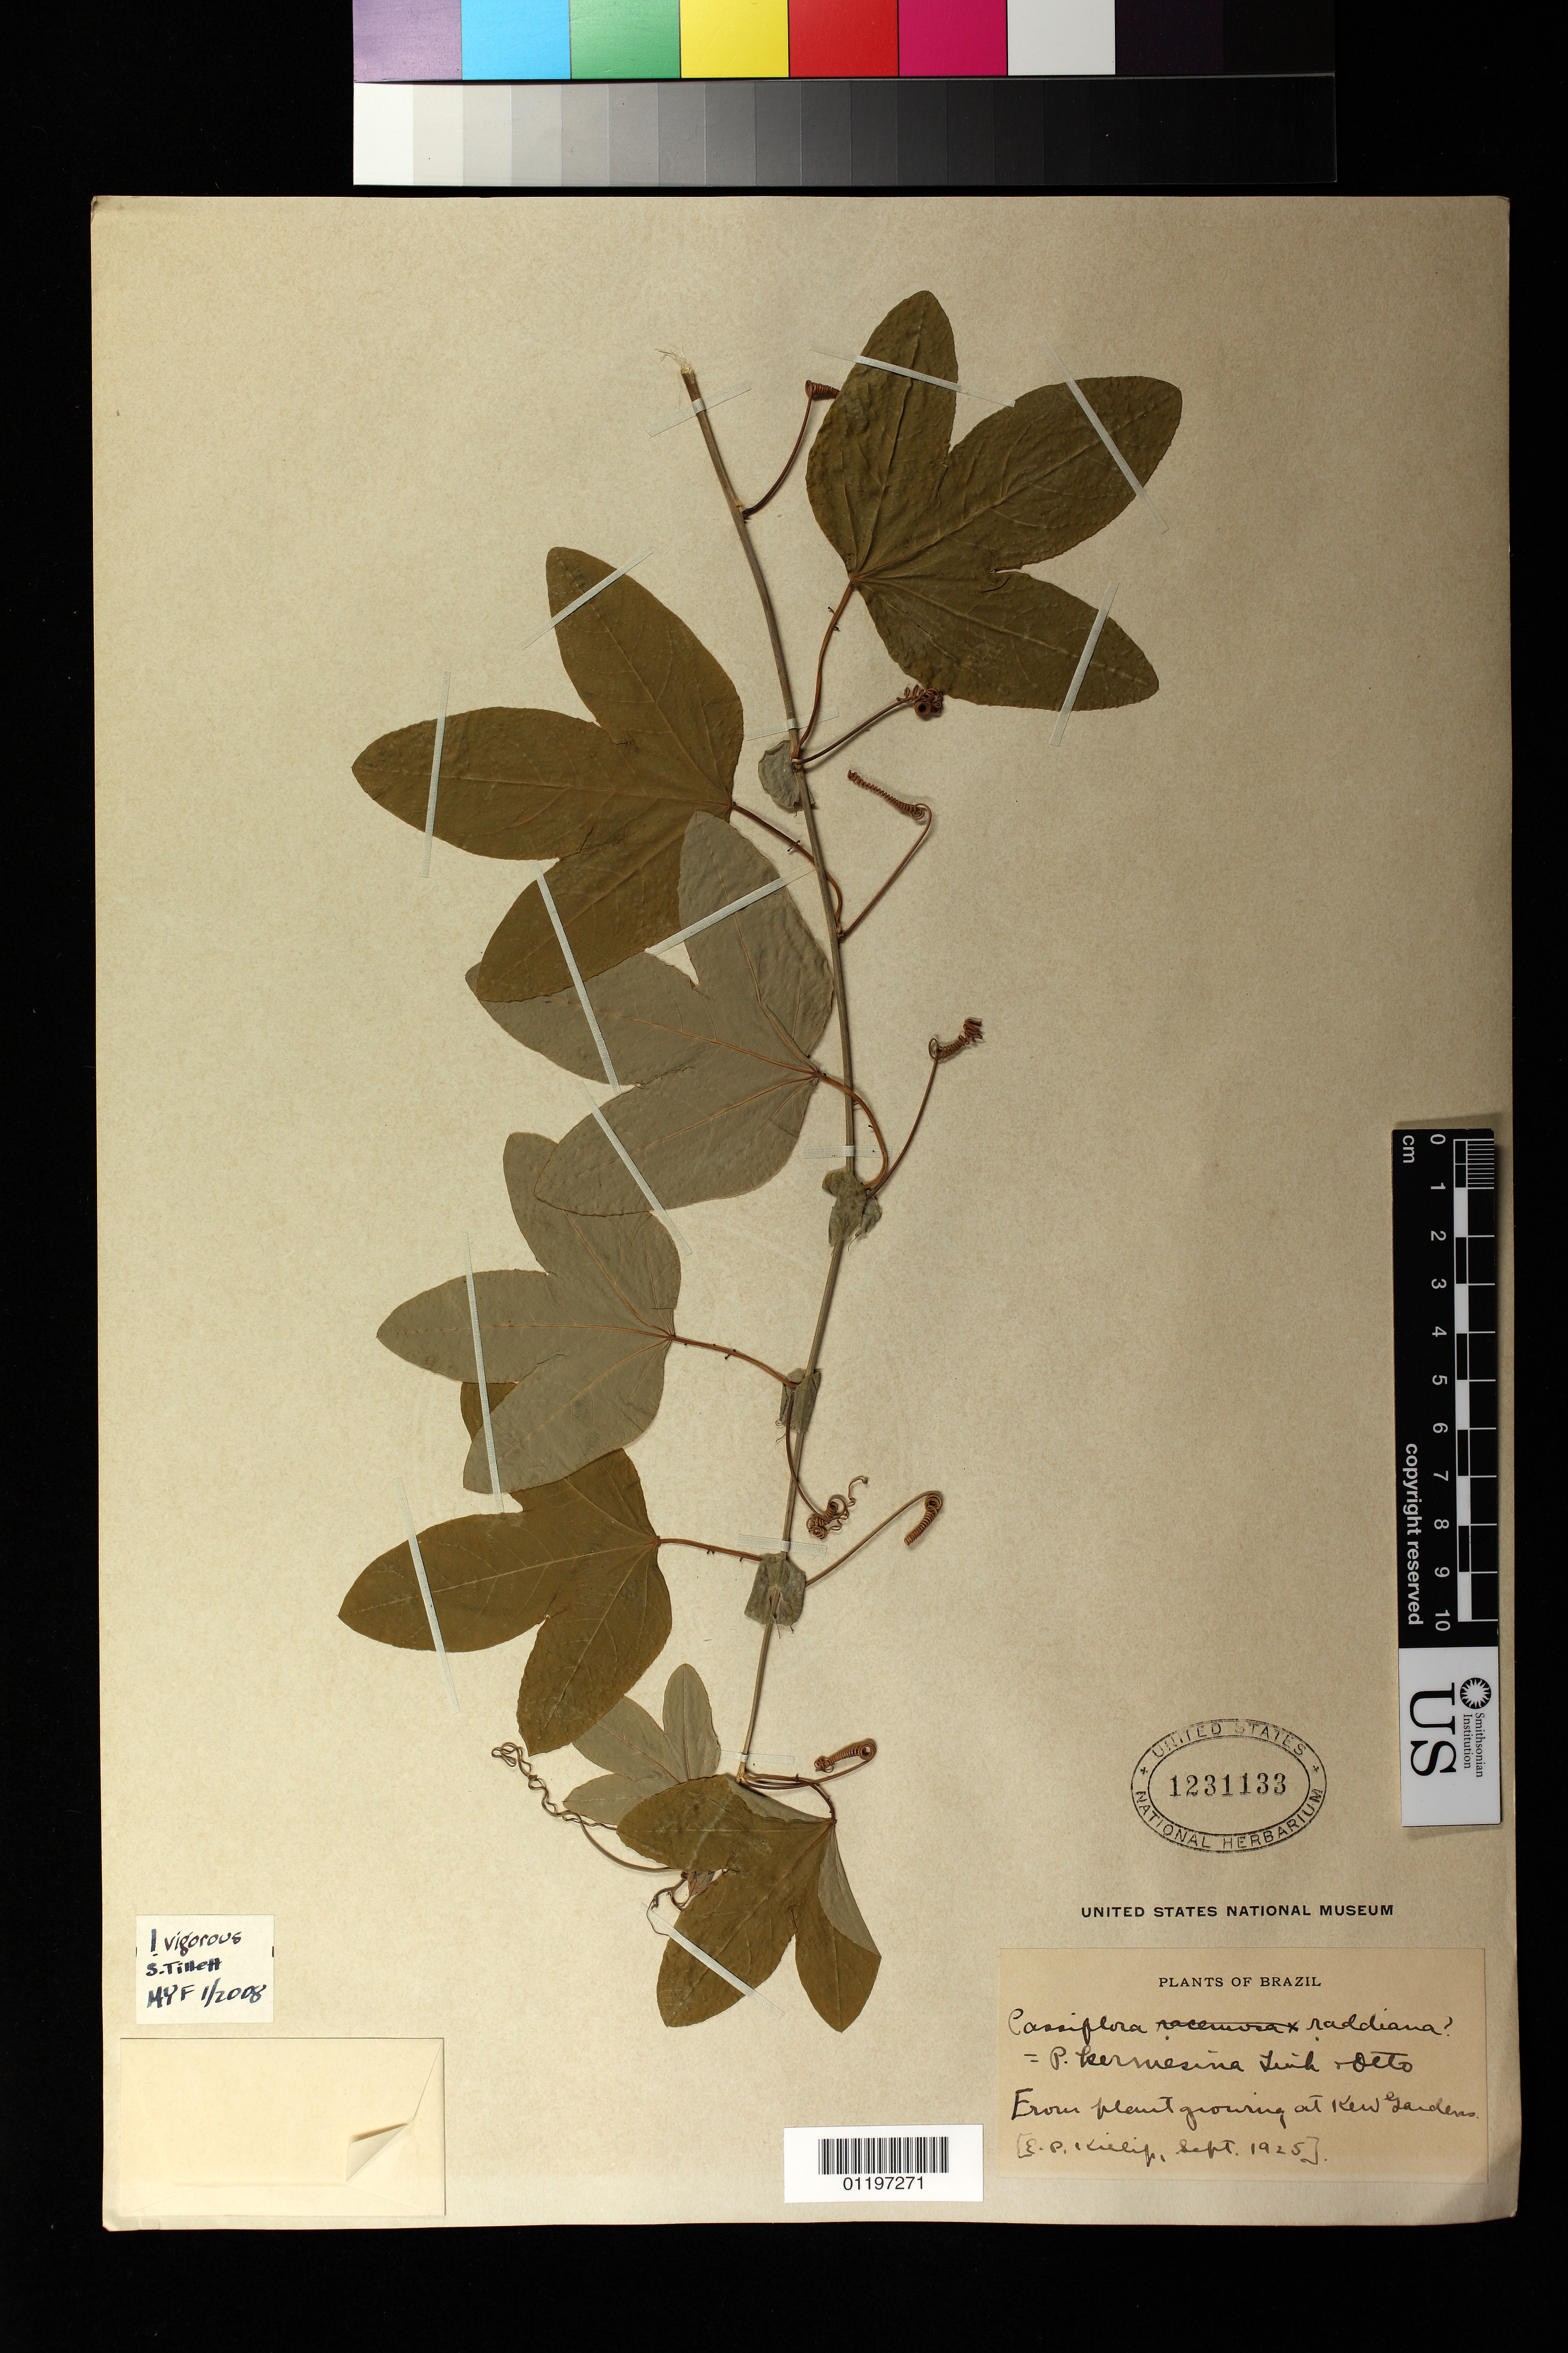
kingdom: Plantae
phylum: Tracheophyta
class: Magnoliopsida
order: Malpighiales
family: Passifloraceae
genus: Passiflora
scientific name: Passiflora kermesina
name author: Link & Otto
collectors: E. P. Killip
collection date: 1925-09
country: United Kingdom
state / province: England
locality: From plant growing at Kew Gardens. Originally from Brazil. Richmond, London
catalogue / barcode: US 1231133